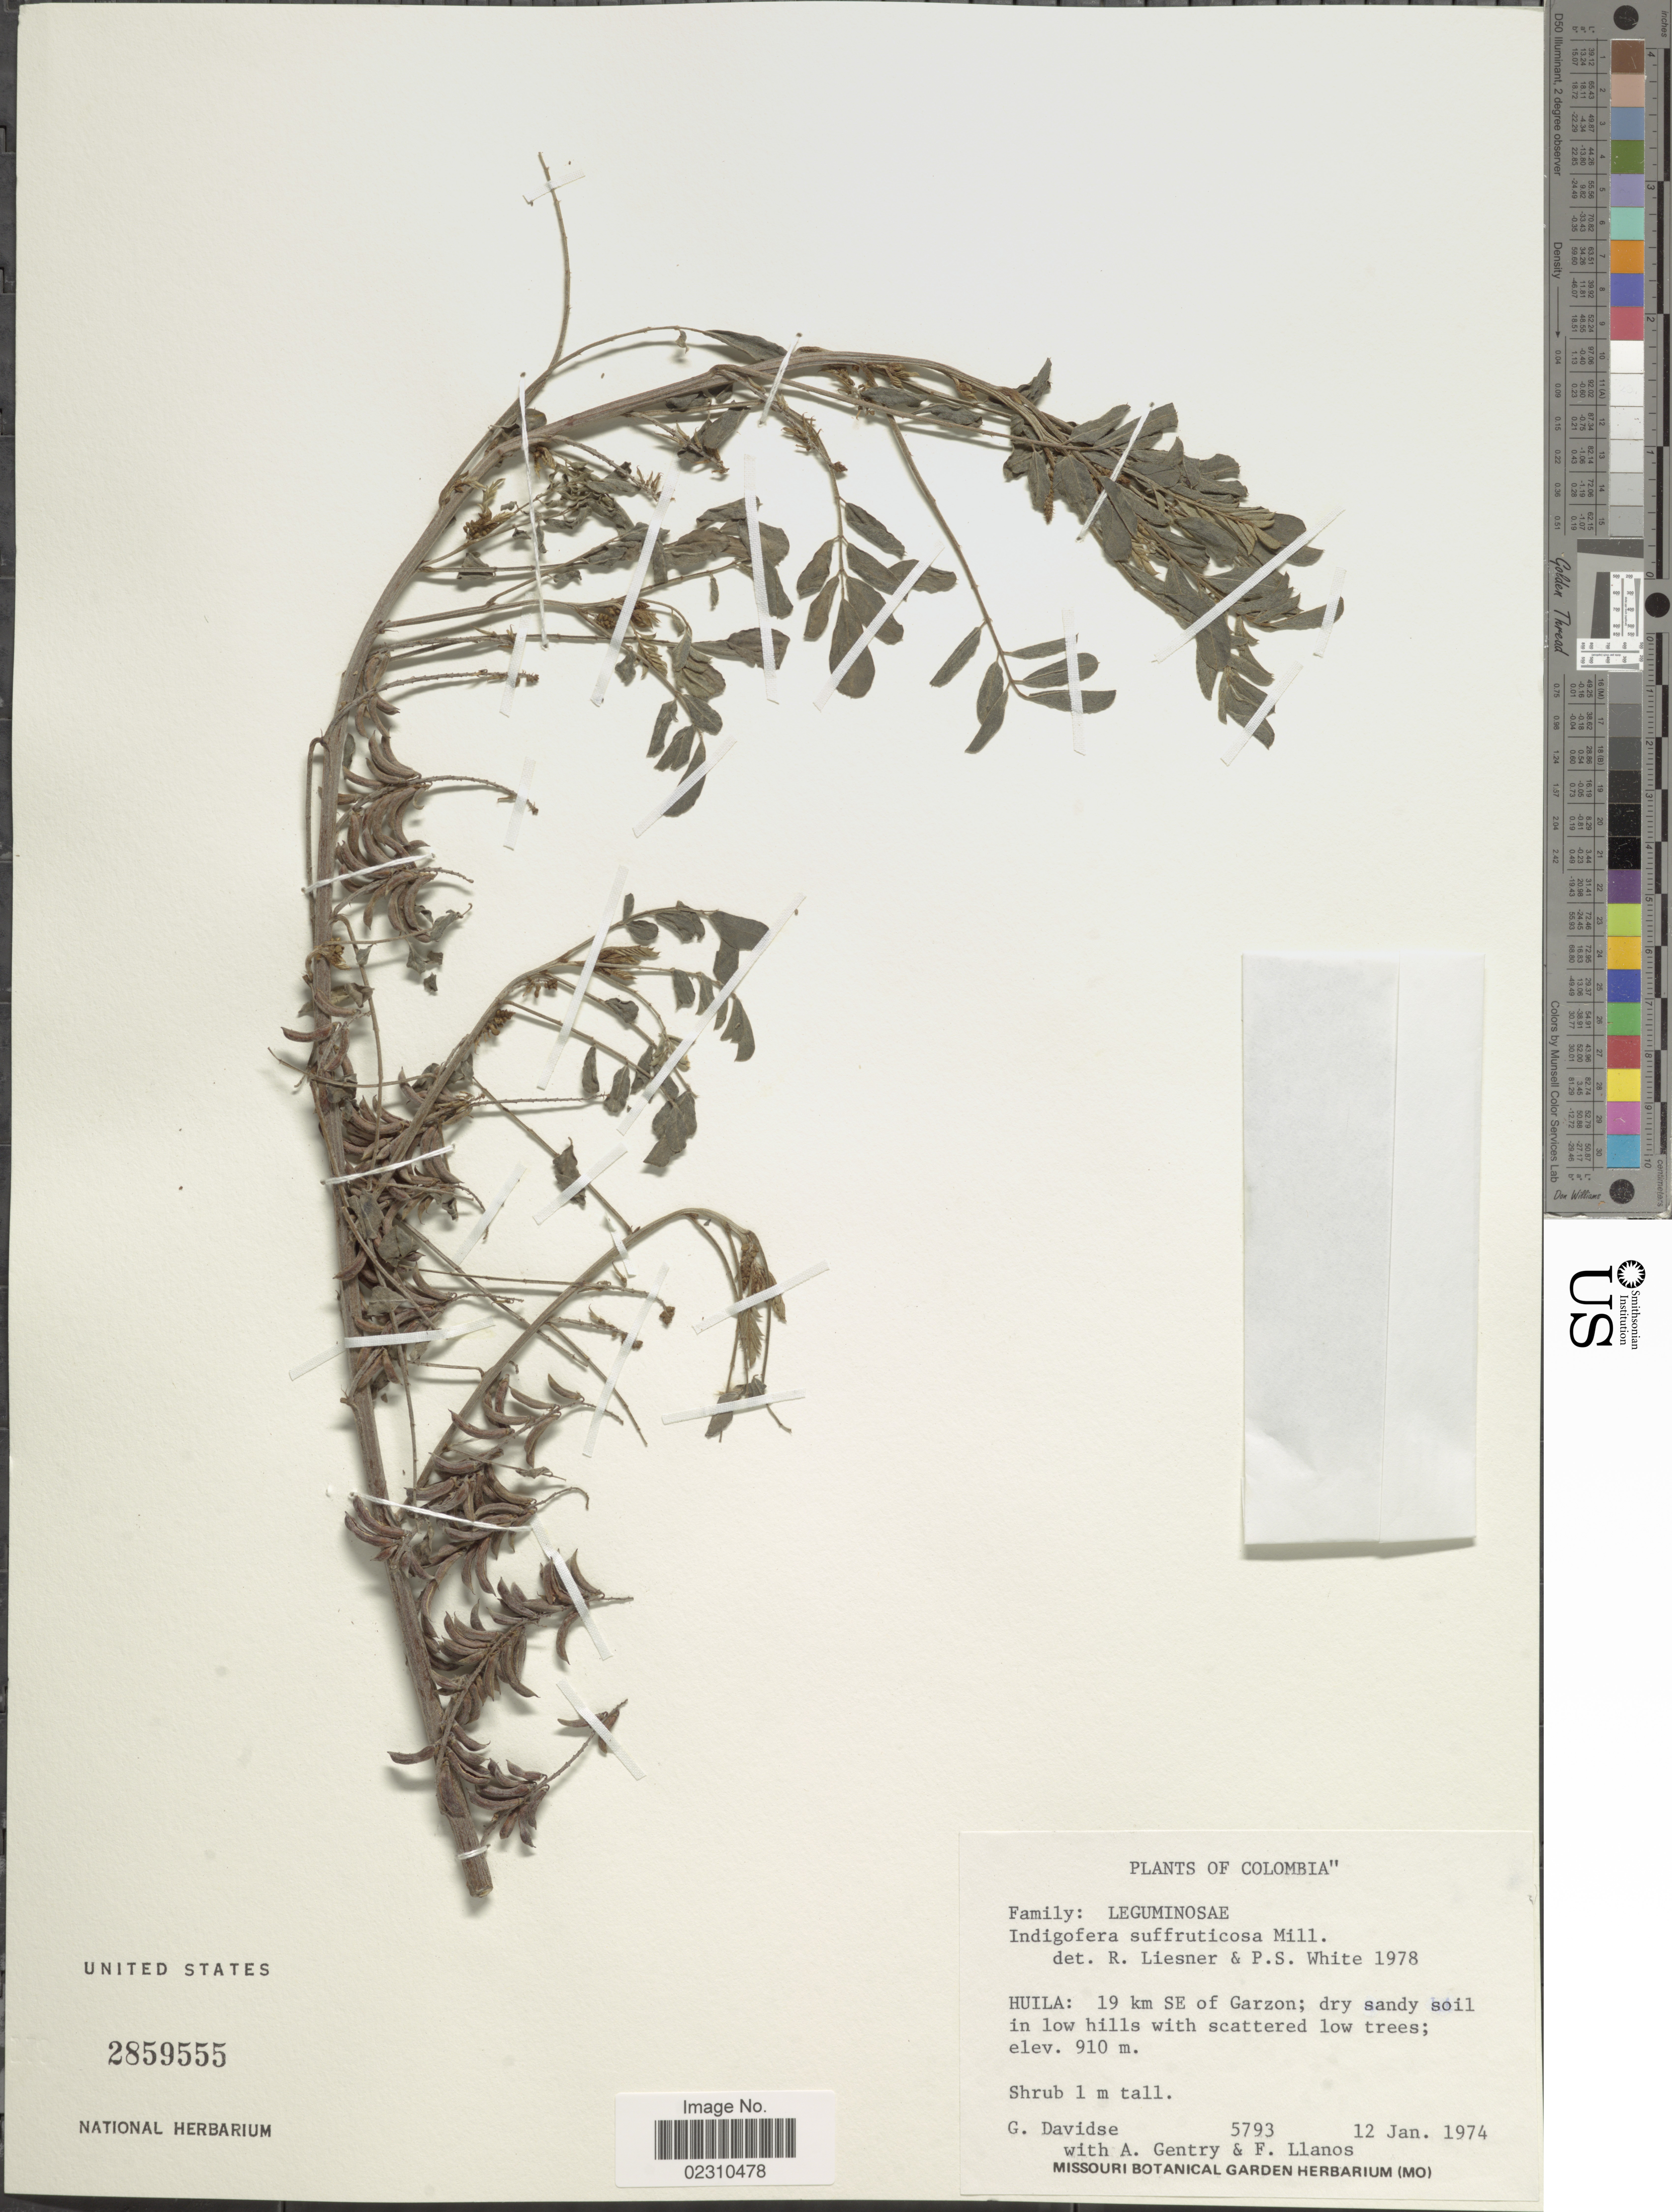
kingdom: Plantae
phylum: Tracheophyta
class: Magnoliopsida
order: Fabales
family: Fabaceae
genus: Indigofera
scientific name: Indigofera suffruticosa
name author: Mill.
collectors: G. Davidse, A. H. Gentry & F. Llanos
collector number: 5793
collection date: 1974-01-12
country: Colombia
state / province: Huila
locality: Huila: 19 km SE of Garzon.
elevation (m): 910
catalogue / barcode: US 2859555